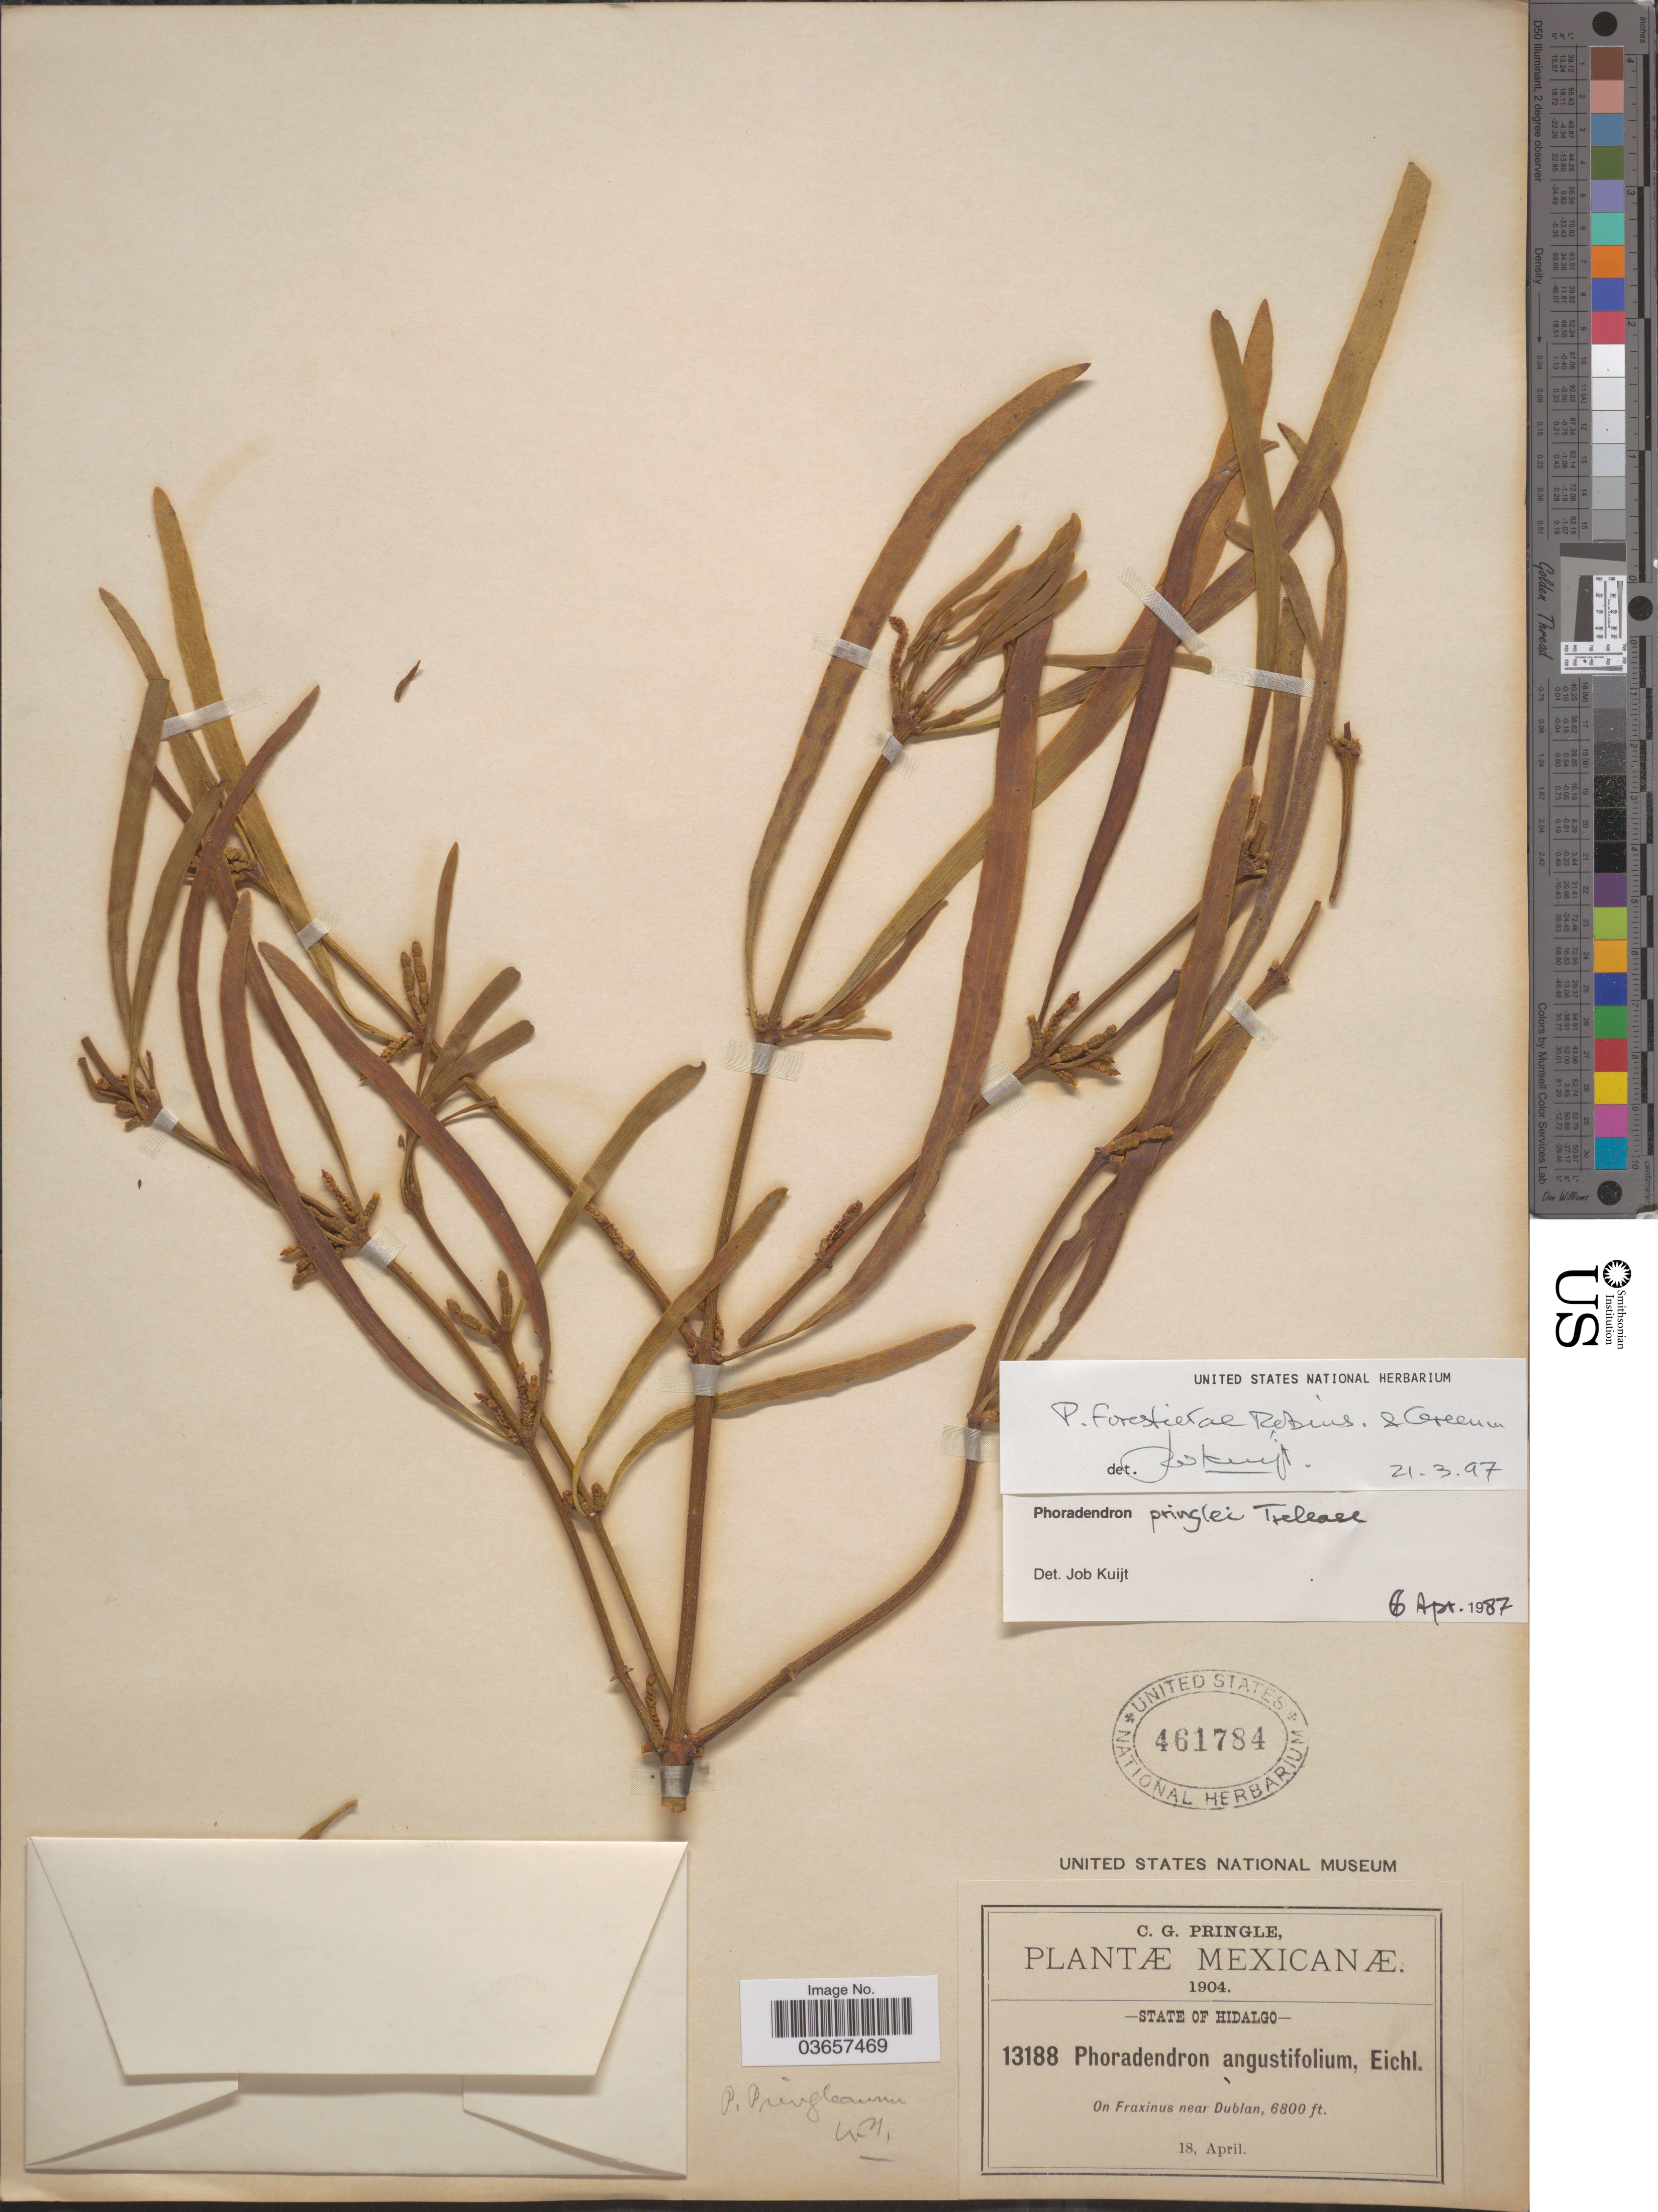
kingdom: Plantae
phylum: Tracheophyta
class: Magnoliopsida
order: Santalales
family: Viscaceae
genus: Phoradendron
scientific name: Phoradendron forestierae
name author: B.L. Rob. & Greenm.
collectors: C. G. Pringle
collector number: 13188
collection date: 1904-04-18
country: Mexico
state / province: Hidalgo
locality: On Fraxinus near Dublan.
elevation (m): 2073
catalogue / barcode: US 461784